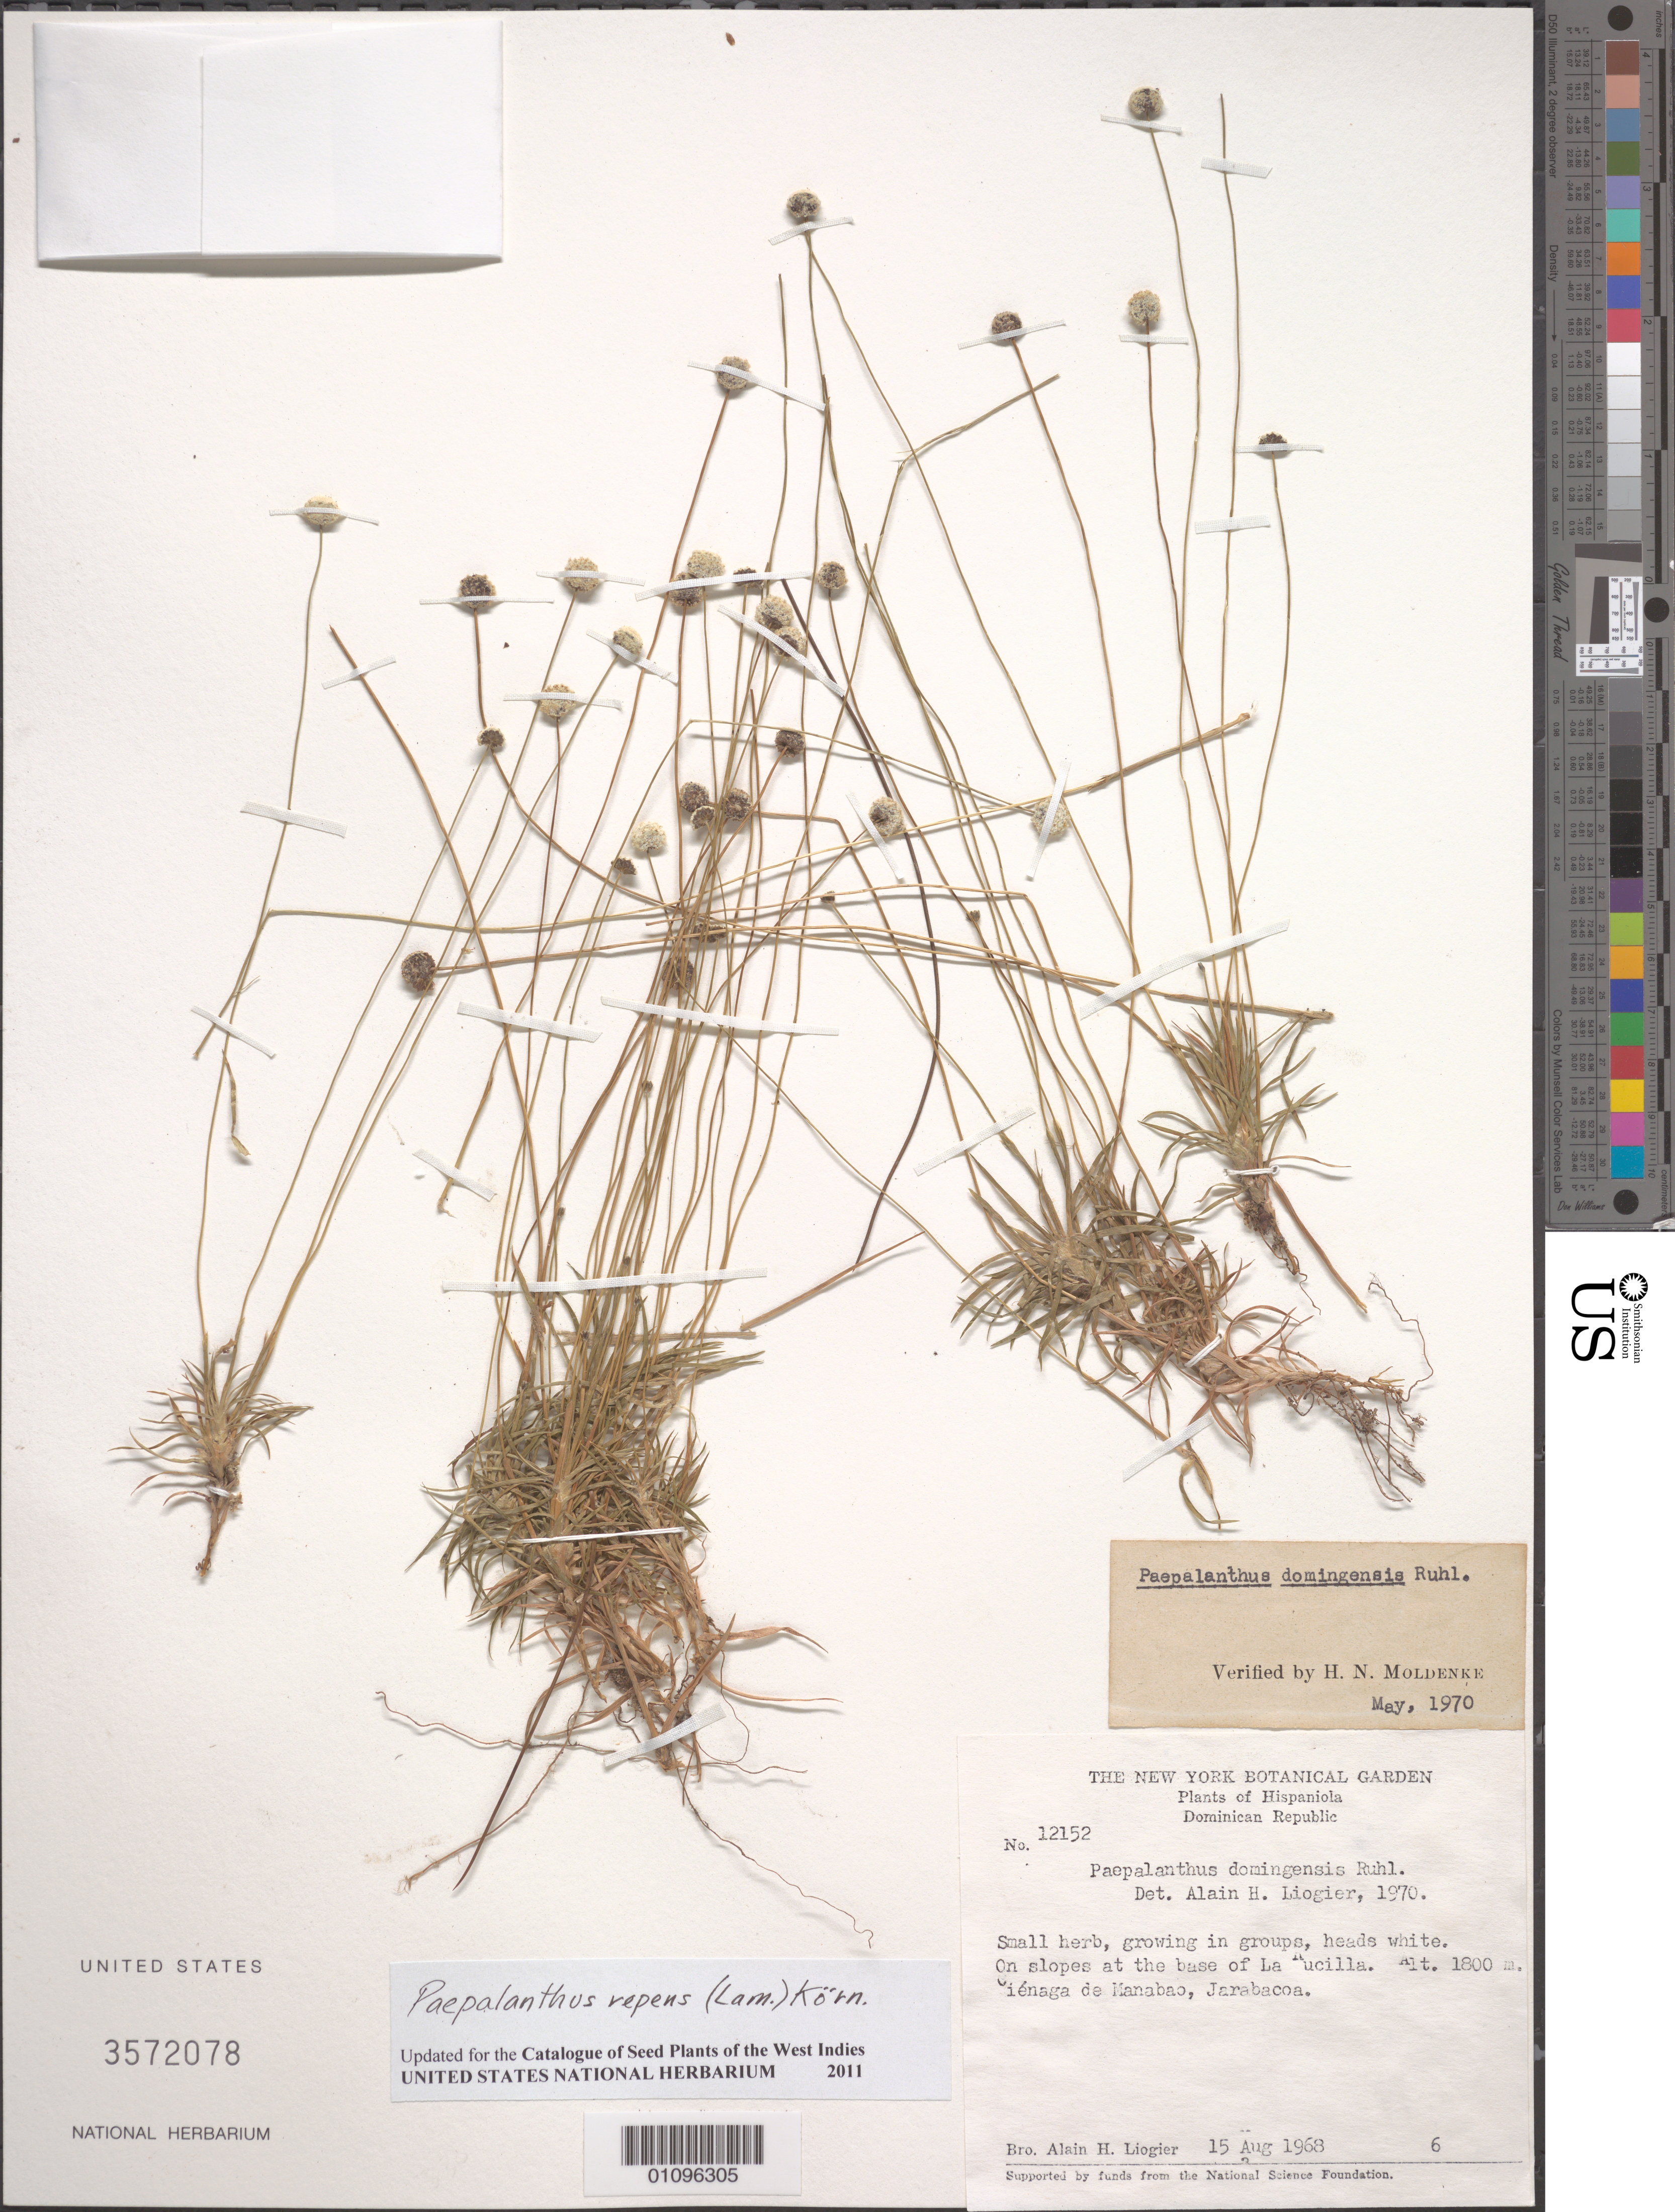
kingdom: Plantae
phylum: Tracheophyta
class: Liliopsida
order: Poales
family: Eriocaulaceae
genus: Paepalanthus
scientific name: Paepalanthus repens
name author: (Lam.) Körn.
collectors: A. H. Liogier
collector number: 12152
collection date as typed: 15 Aug 1968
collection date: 1968-08-15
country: Dominican Republic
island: Hispaniola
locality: Jarabacoa, Ciénaga de Manabao, at the base of La Rucilla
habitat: On slopes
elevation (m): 1800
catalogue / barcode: US 3572078